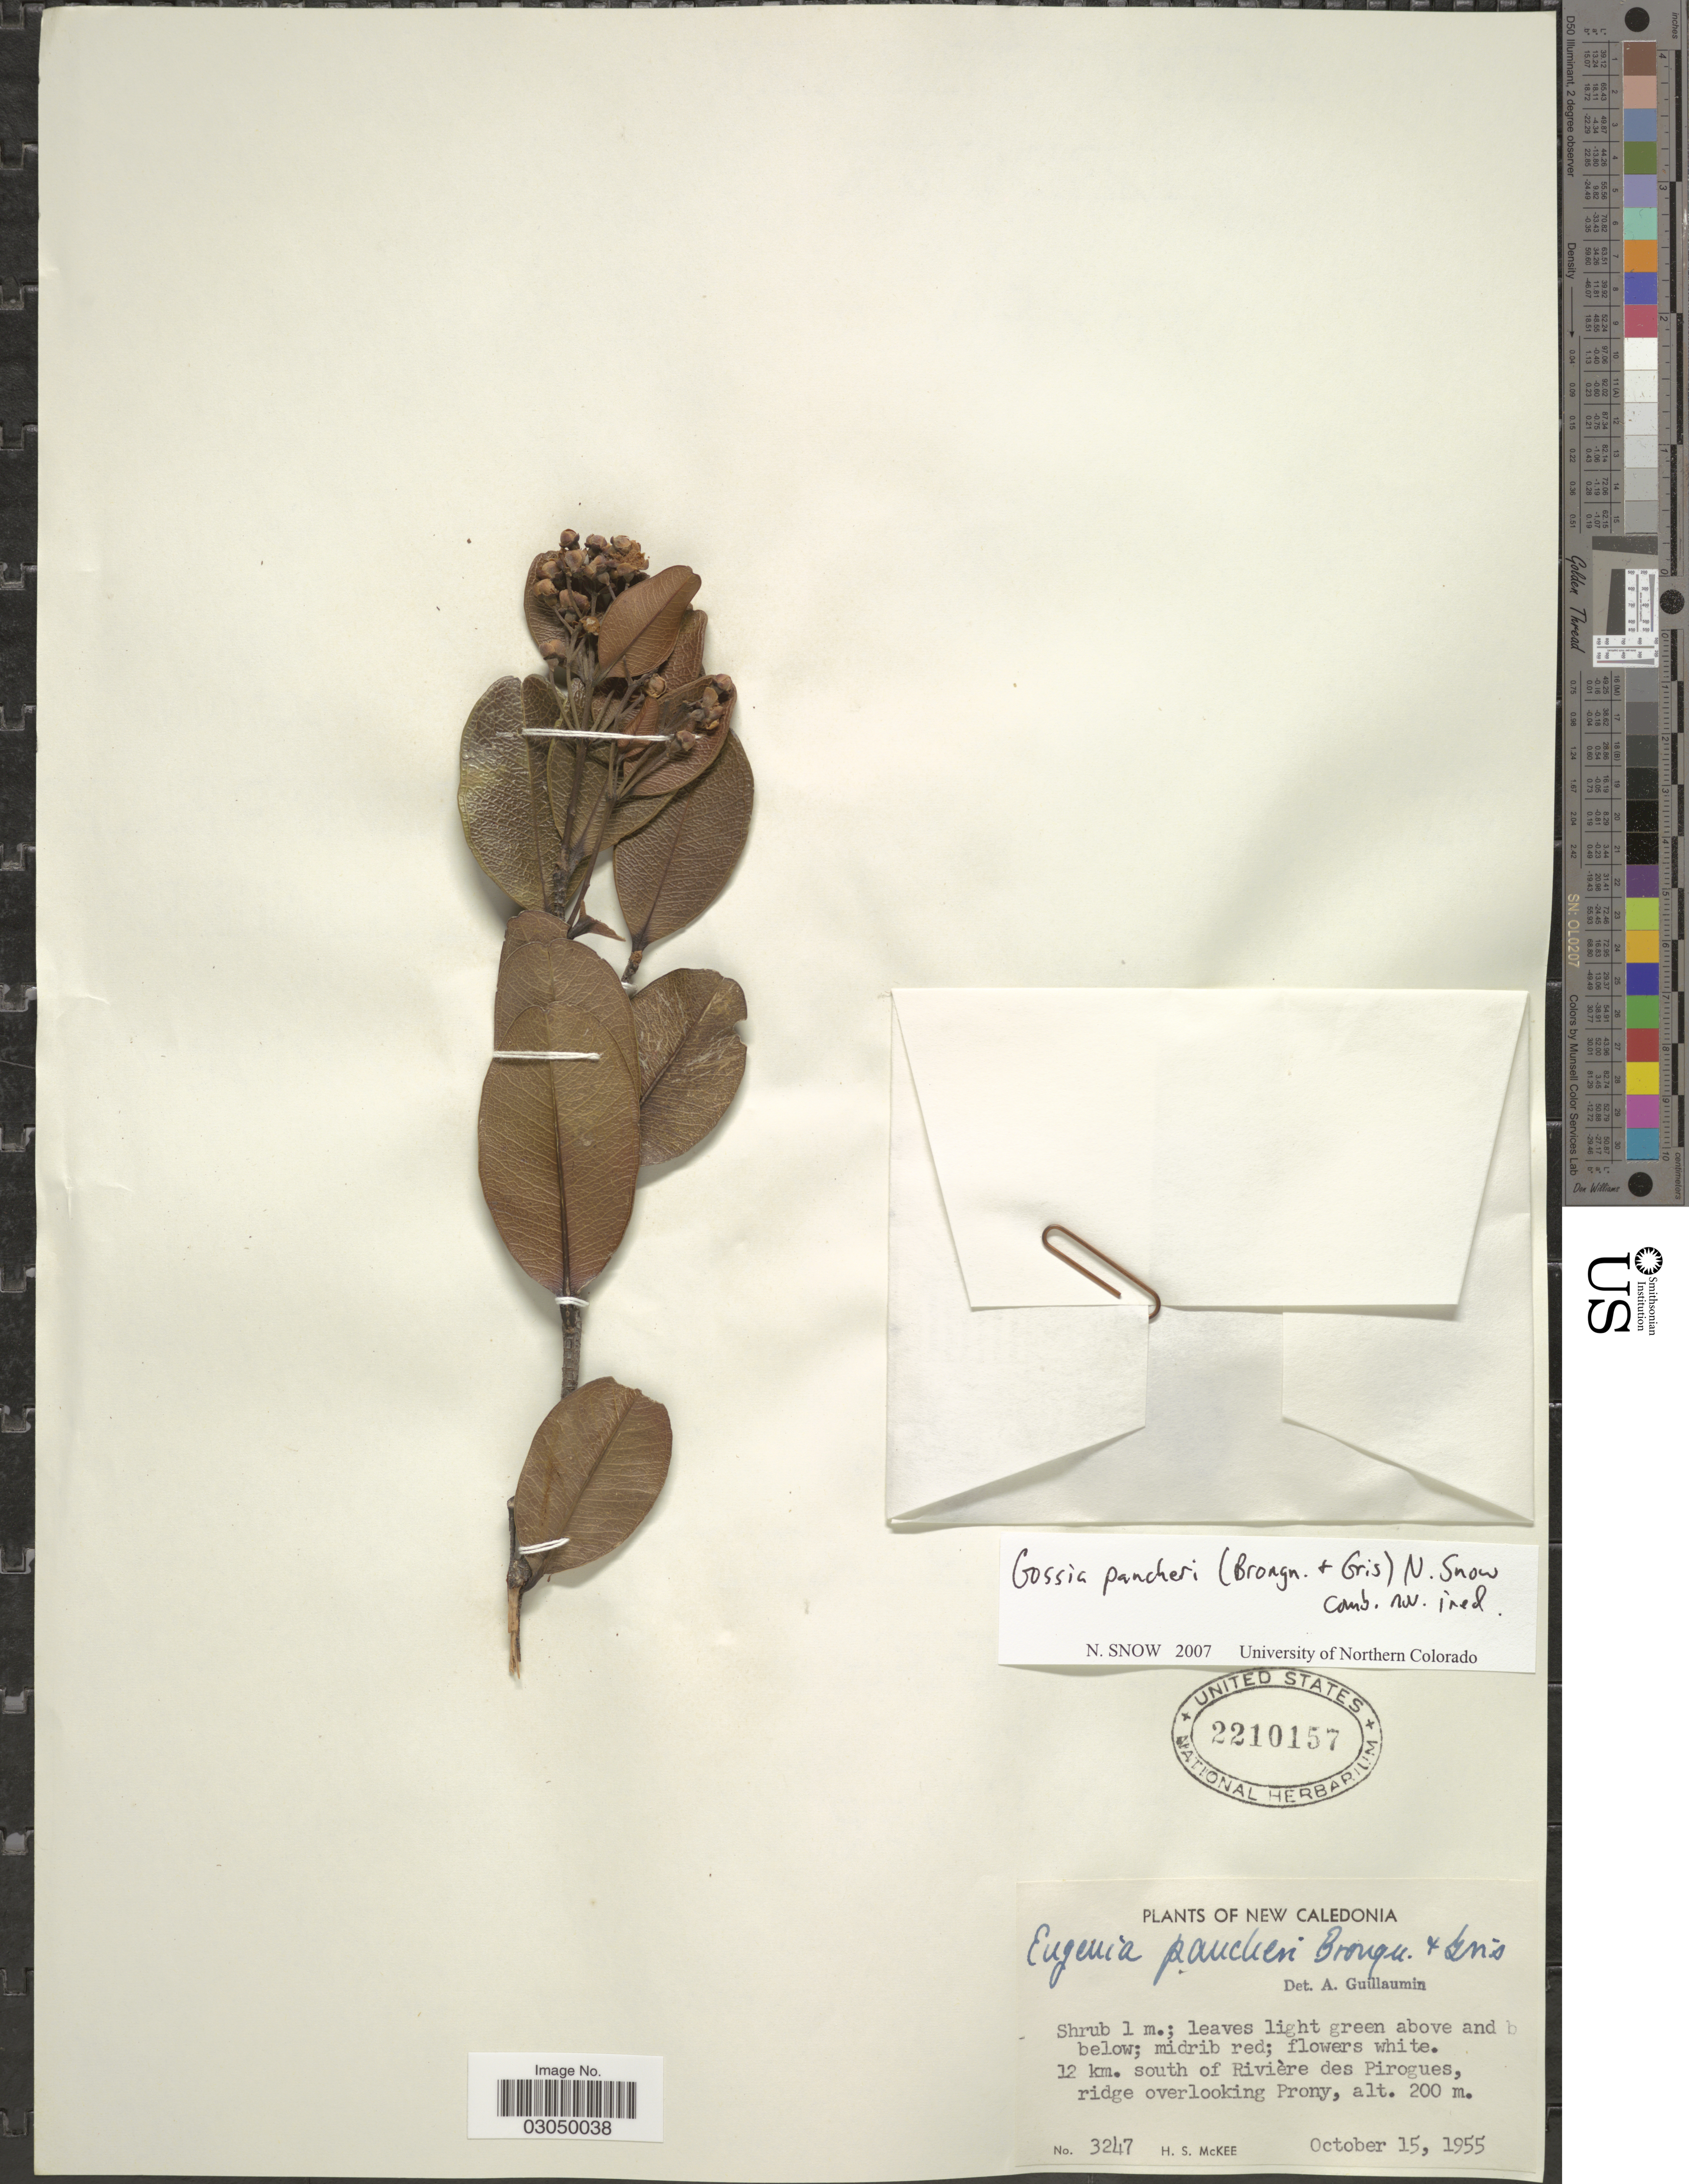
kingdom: Plantae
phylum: Tracheophyta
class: Magnoliopsida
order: Myrtales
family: Myrtaceae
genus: Gossia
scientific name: Gossia pancheri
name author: (Brongn. & Gris) N. Snow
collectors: H. S. McKee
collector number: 3247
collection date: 1955-10-15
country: New Caledonia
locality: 12 km. south of Rivière des Pirogues, ridge overlooking Prony.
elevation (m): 200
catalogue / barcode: US 2210157